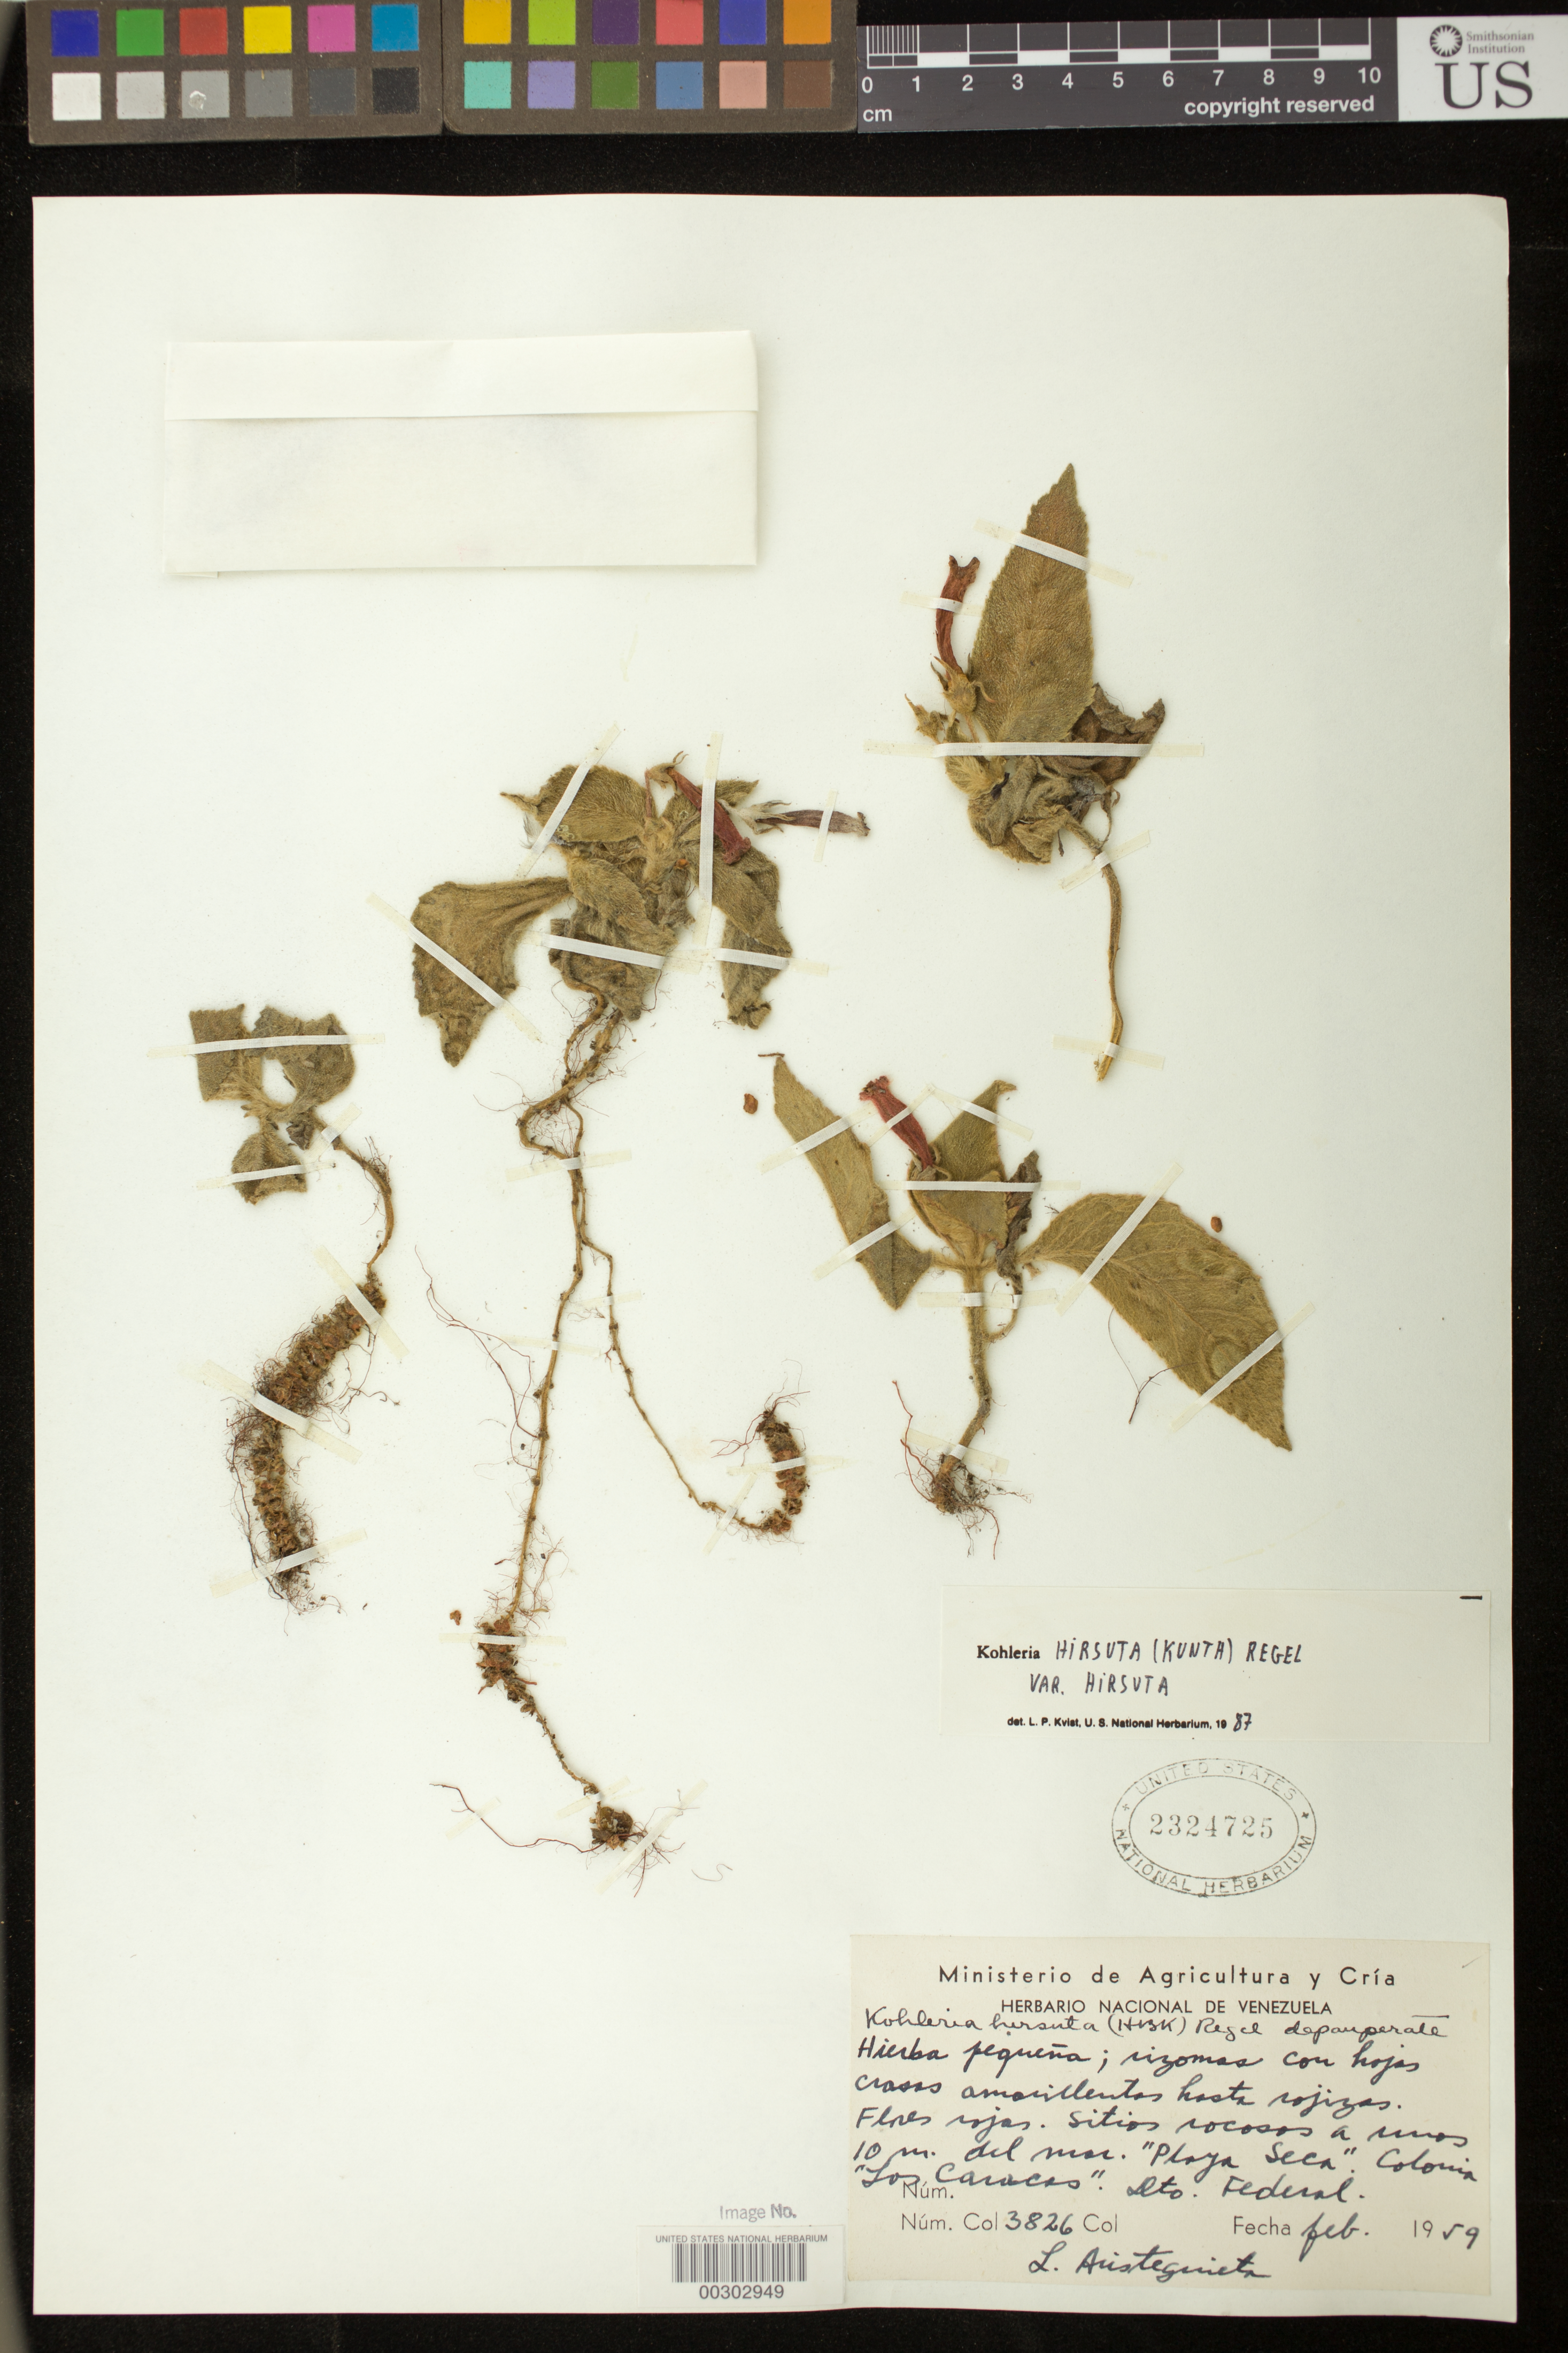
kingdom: Plantae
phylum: Tracheophyta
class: Magnoliopsida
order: Lamiales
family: Gesneriaceae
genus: Kohleria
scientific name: Kohleria hirsuta var. hirsuta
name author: (Kunth) Regel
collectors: L. Aristeguieta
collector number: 3826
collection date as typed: Feb 1959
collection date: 1959-02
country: Venezuela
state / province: Anzoategui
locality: Playa Seca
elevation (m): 10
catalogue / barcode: US 2324725